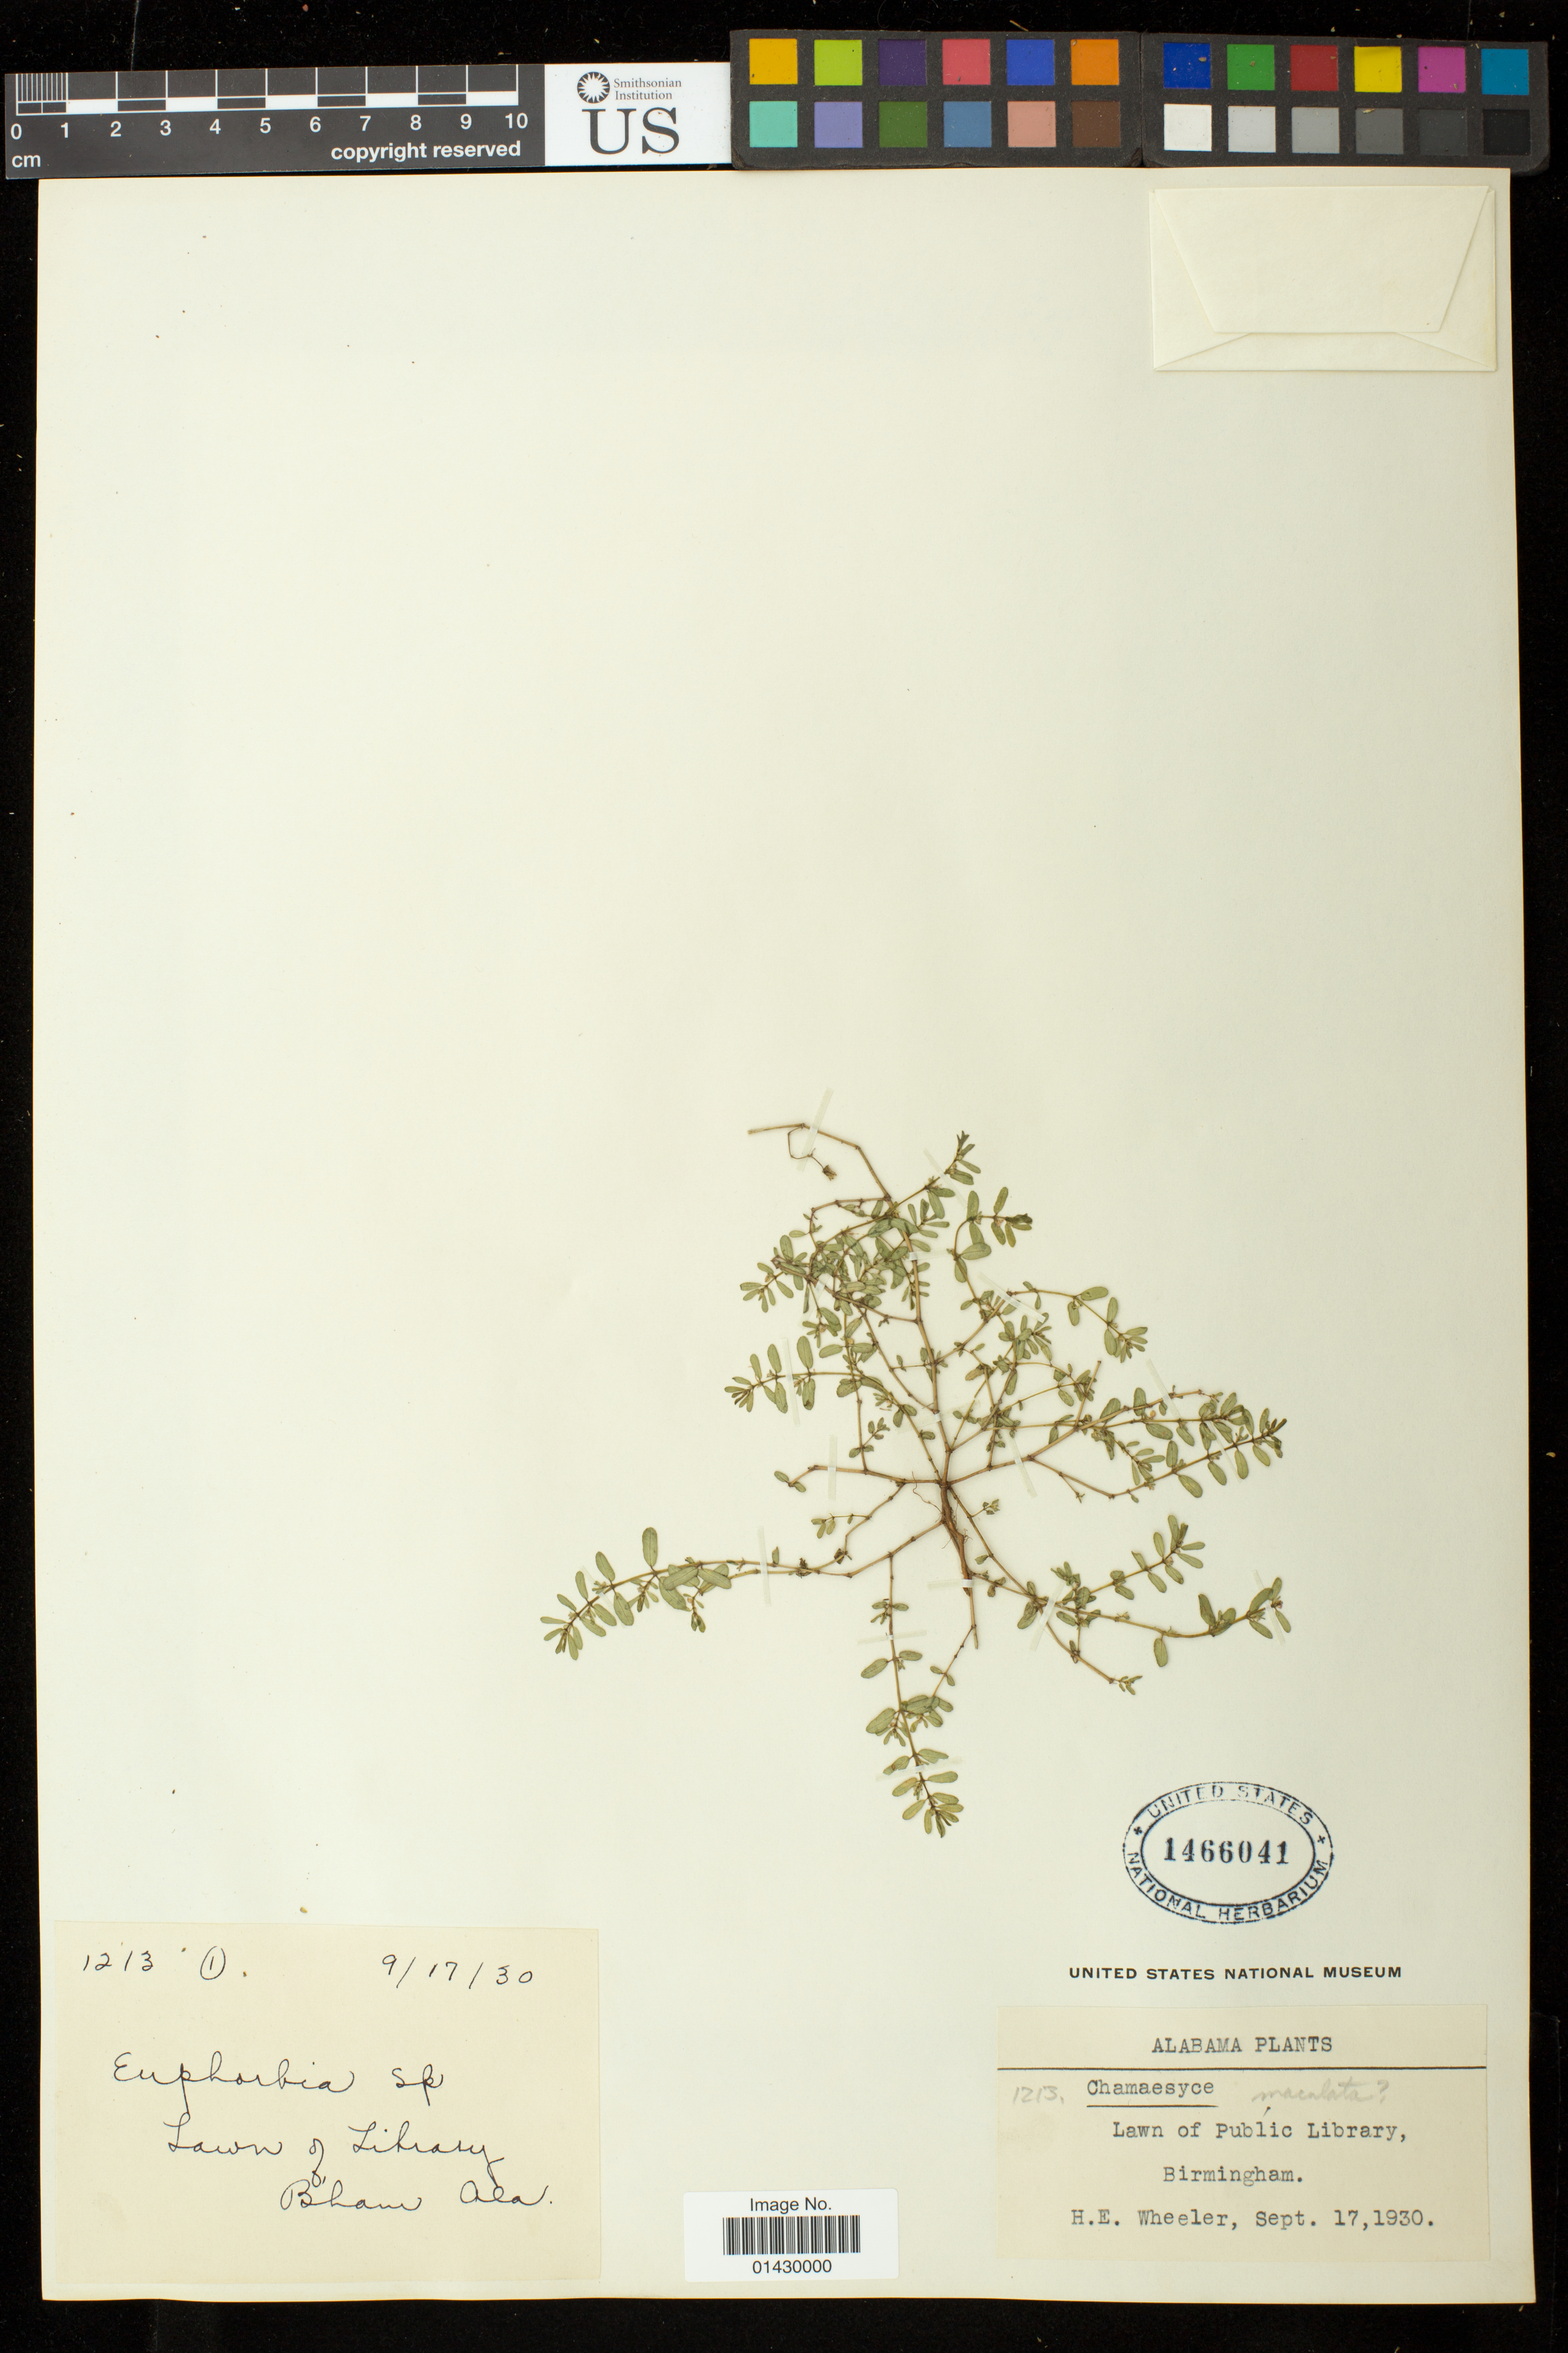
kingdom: Plantae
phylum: Tracheophyta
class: Magnoliopsida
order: Malpighiales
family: Euphorbiaceae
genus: Euphorbia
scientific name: Euphorbia maculata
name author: L.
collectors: H. Wheeler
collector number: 1213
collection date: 1930-09-17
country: United States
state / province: Alabama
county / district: Jefferson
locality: Lawn of Public Library, Birmingham.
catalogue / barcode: US 1466041